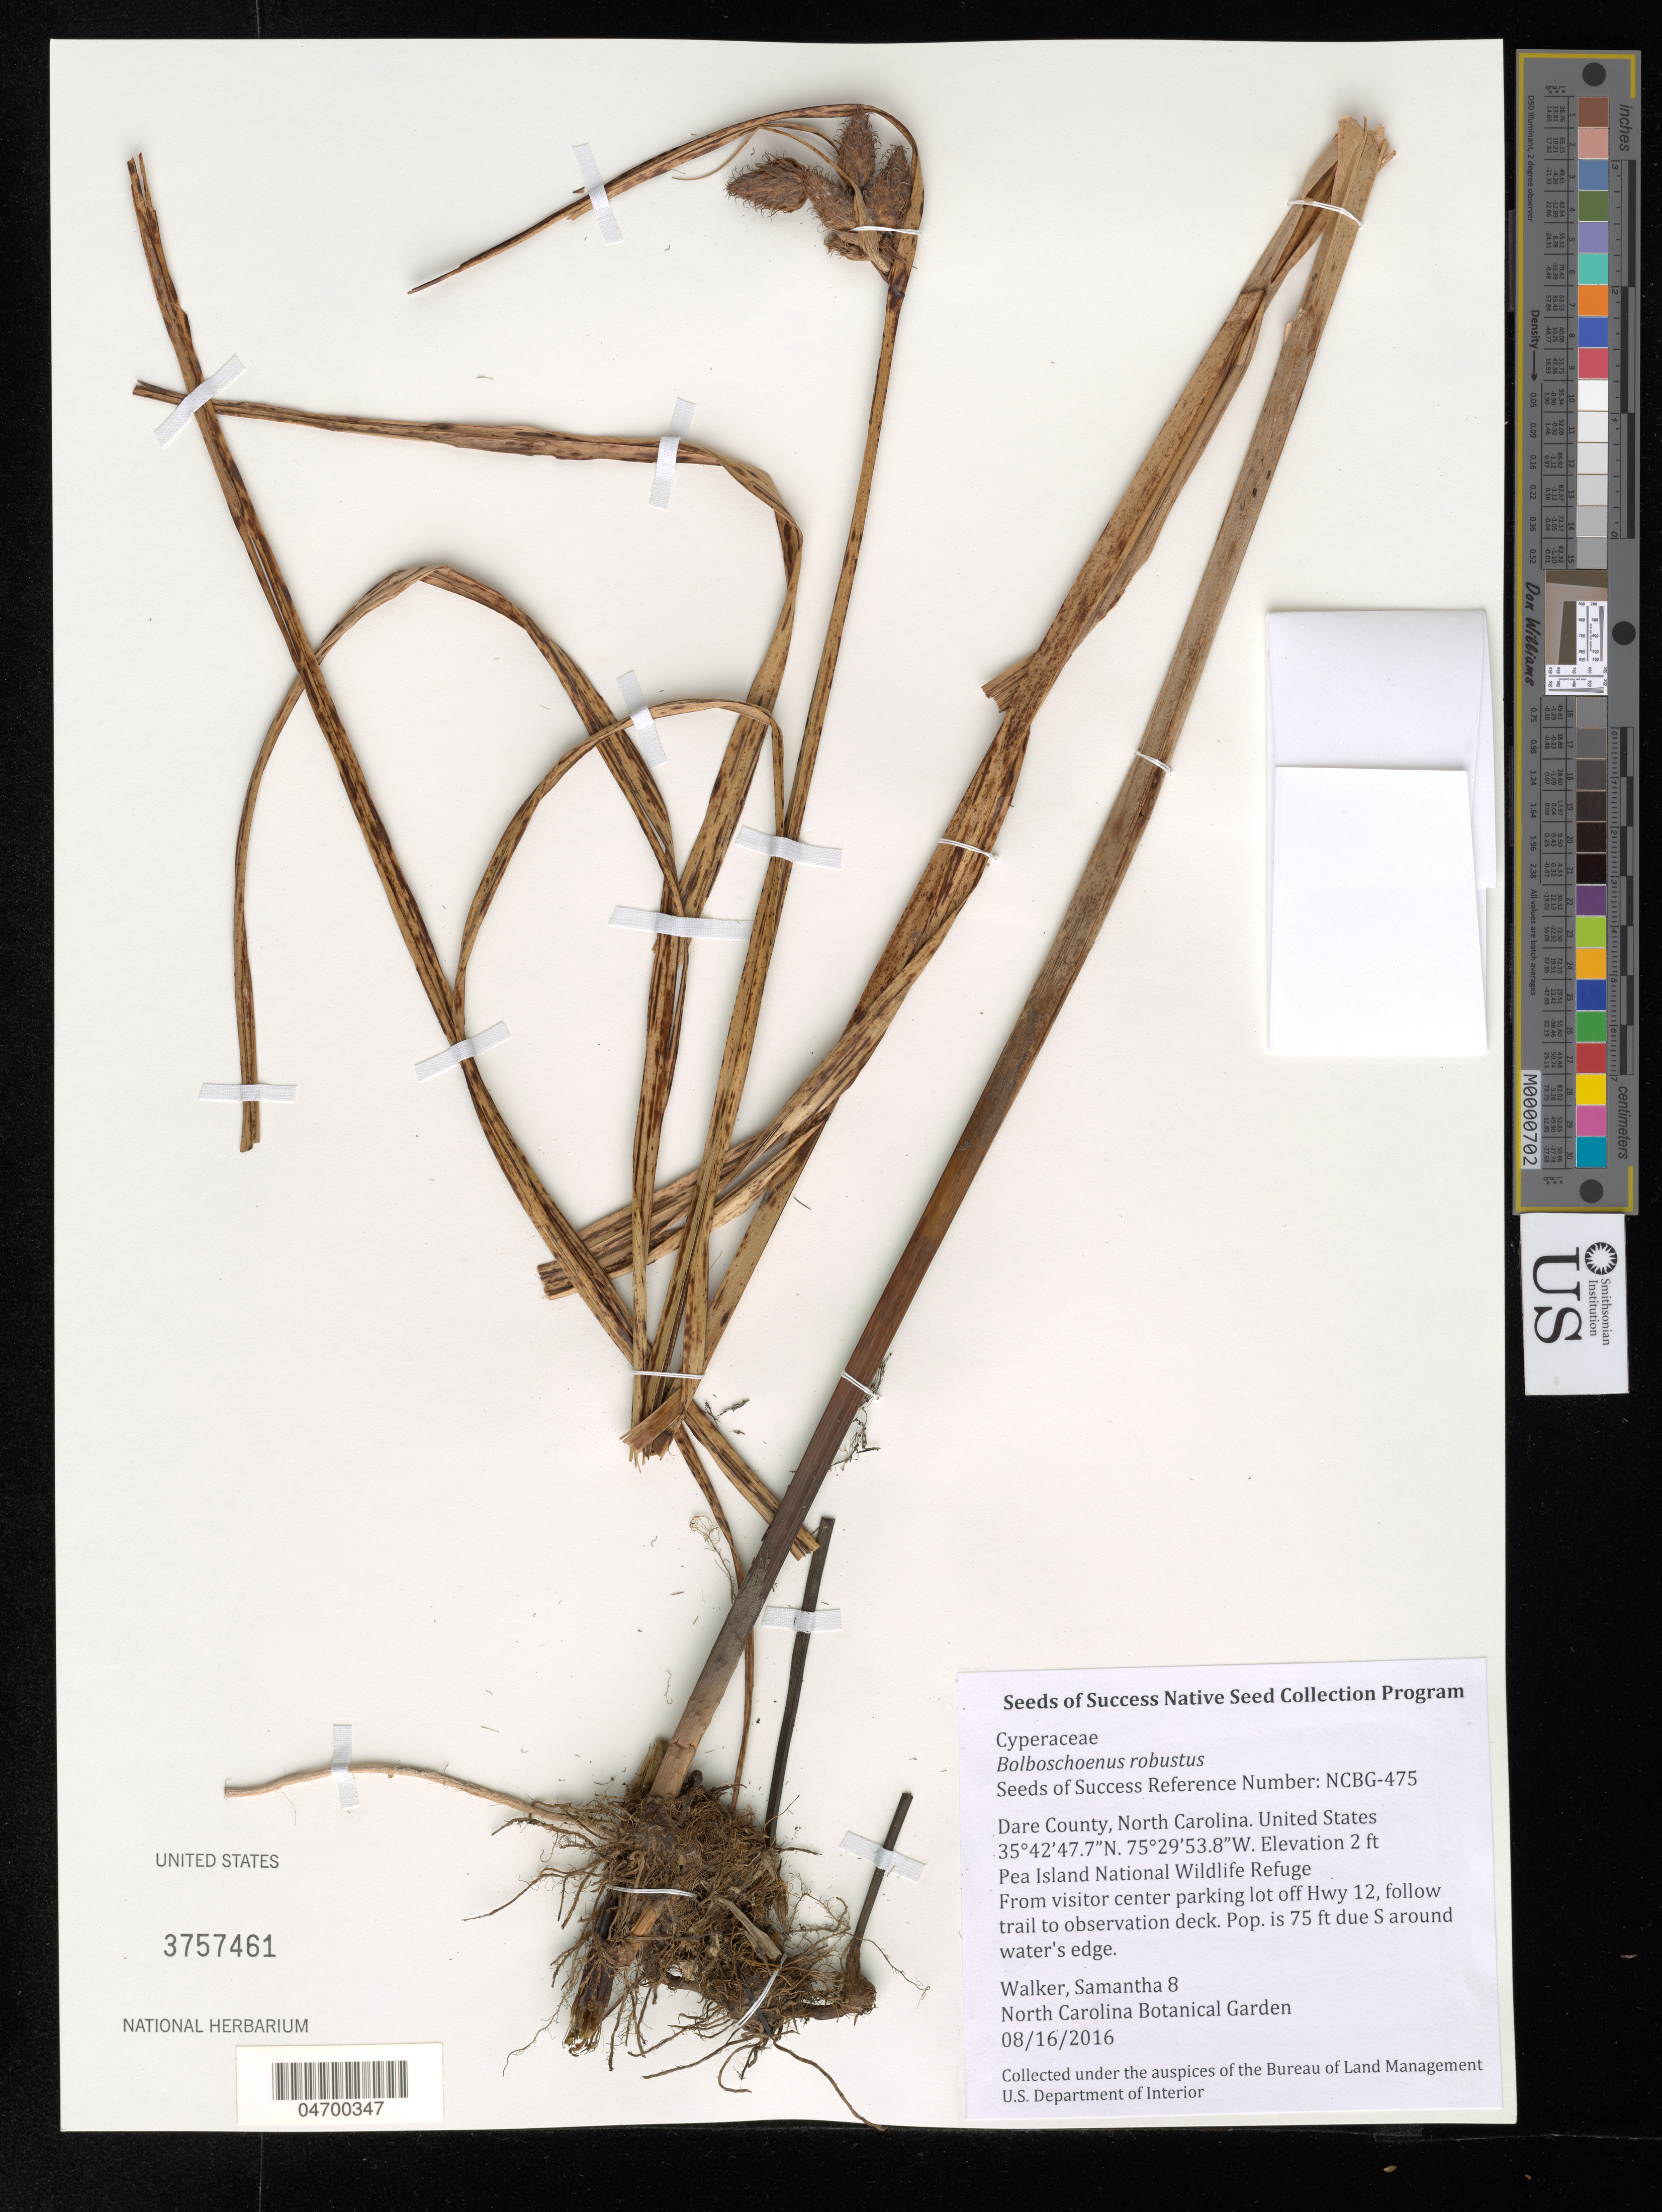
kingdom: Plantae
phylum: Tracheophyta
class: Liliopsida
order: Poales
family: Cyperaceae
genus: Bolboschoenus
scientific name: Bolboschoenus robustus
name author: (Pursh) Soják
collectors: S. Walker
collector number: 8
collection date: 2016-08-16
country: United States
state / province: North Carolina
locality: Dare County. Pea Island National Wildlife Refuge. From visitor center parking lot off Hwy 12, follow trail to observation deck.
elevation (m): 1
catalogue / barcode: US 3757461